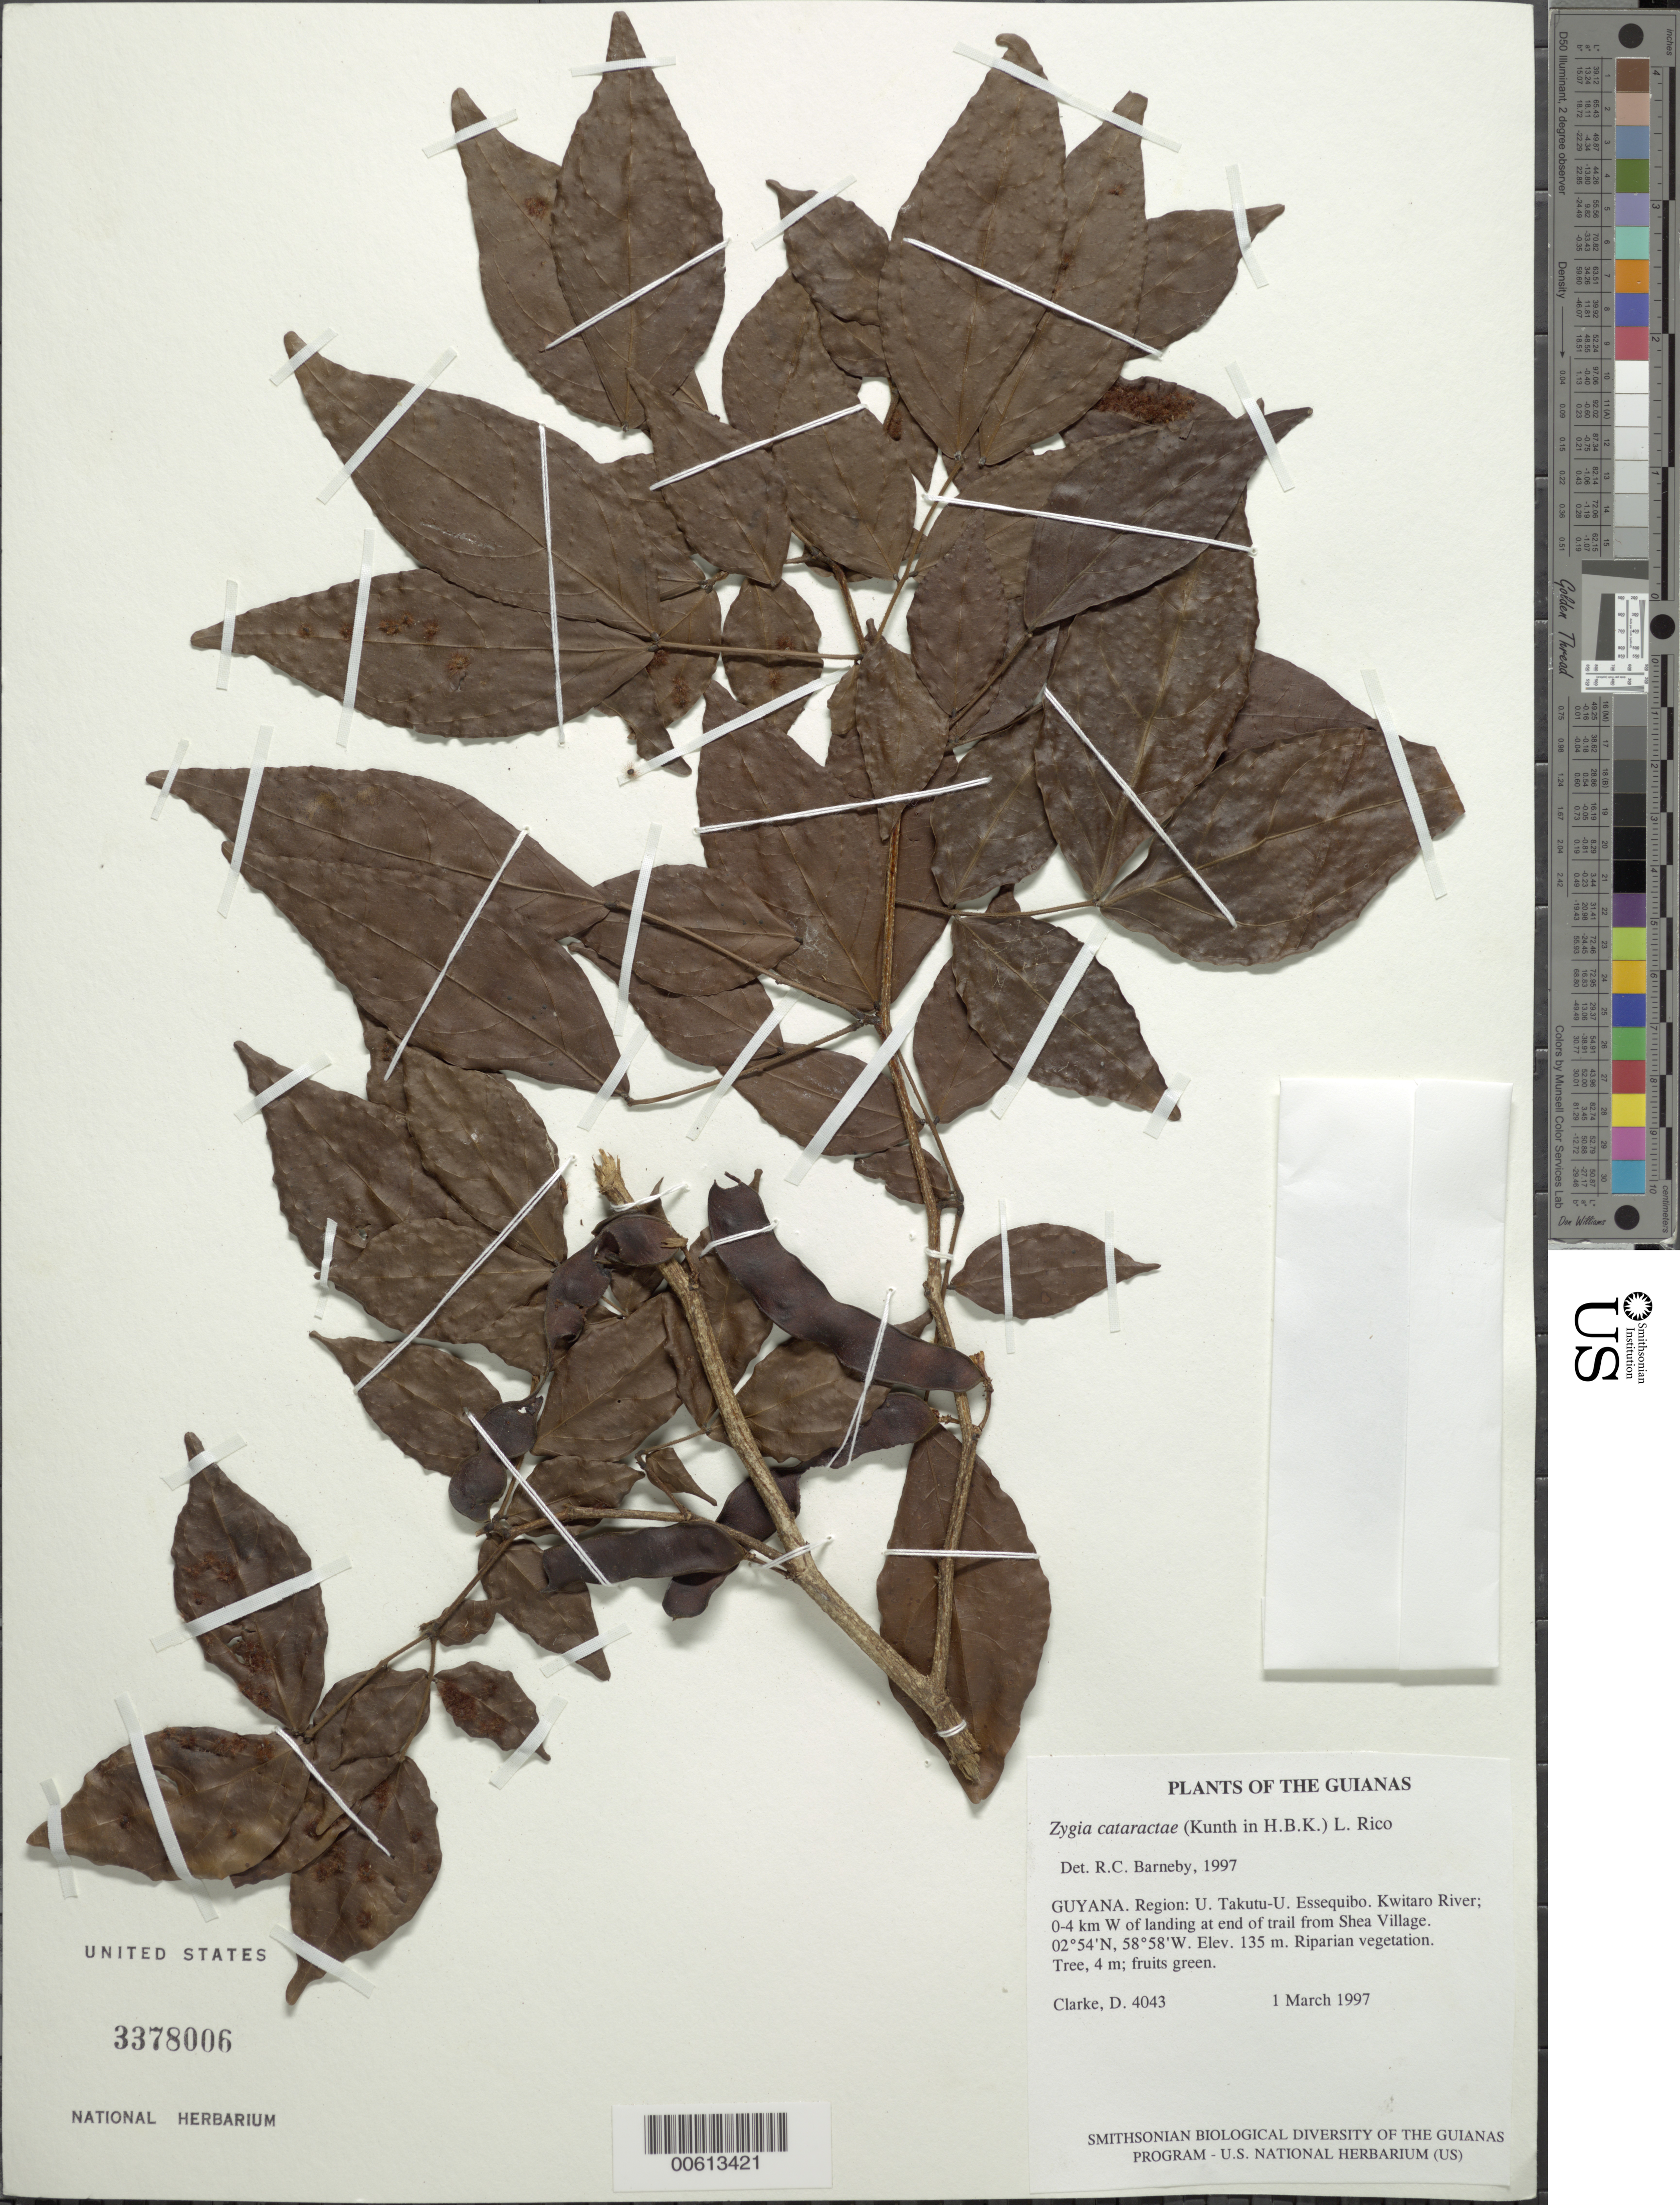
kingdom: Plantae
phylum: Tracheophyta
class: Magnoliopsida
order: Fabales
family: Fabaceae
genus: Zygia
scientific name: Zygia cataractae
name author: (Kunth) L. Rico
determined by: Barneby, Rupert C., (NY)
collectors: H. D. Clarke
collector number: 4043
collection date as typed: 1 March 1997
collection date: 1997-03-01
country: Guyana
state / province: U. Takutu-U. Essequibo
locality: Kwitaro River; 0-4 km W of landing at end of trail from Shea Village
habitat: Riparian vegetation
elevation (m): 135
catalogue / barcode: US 3378006